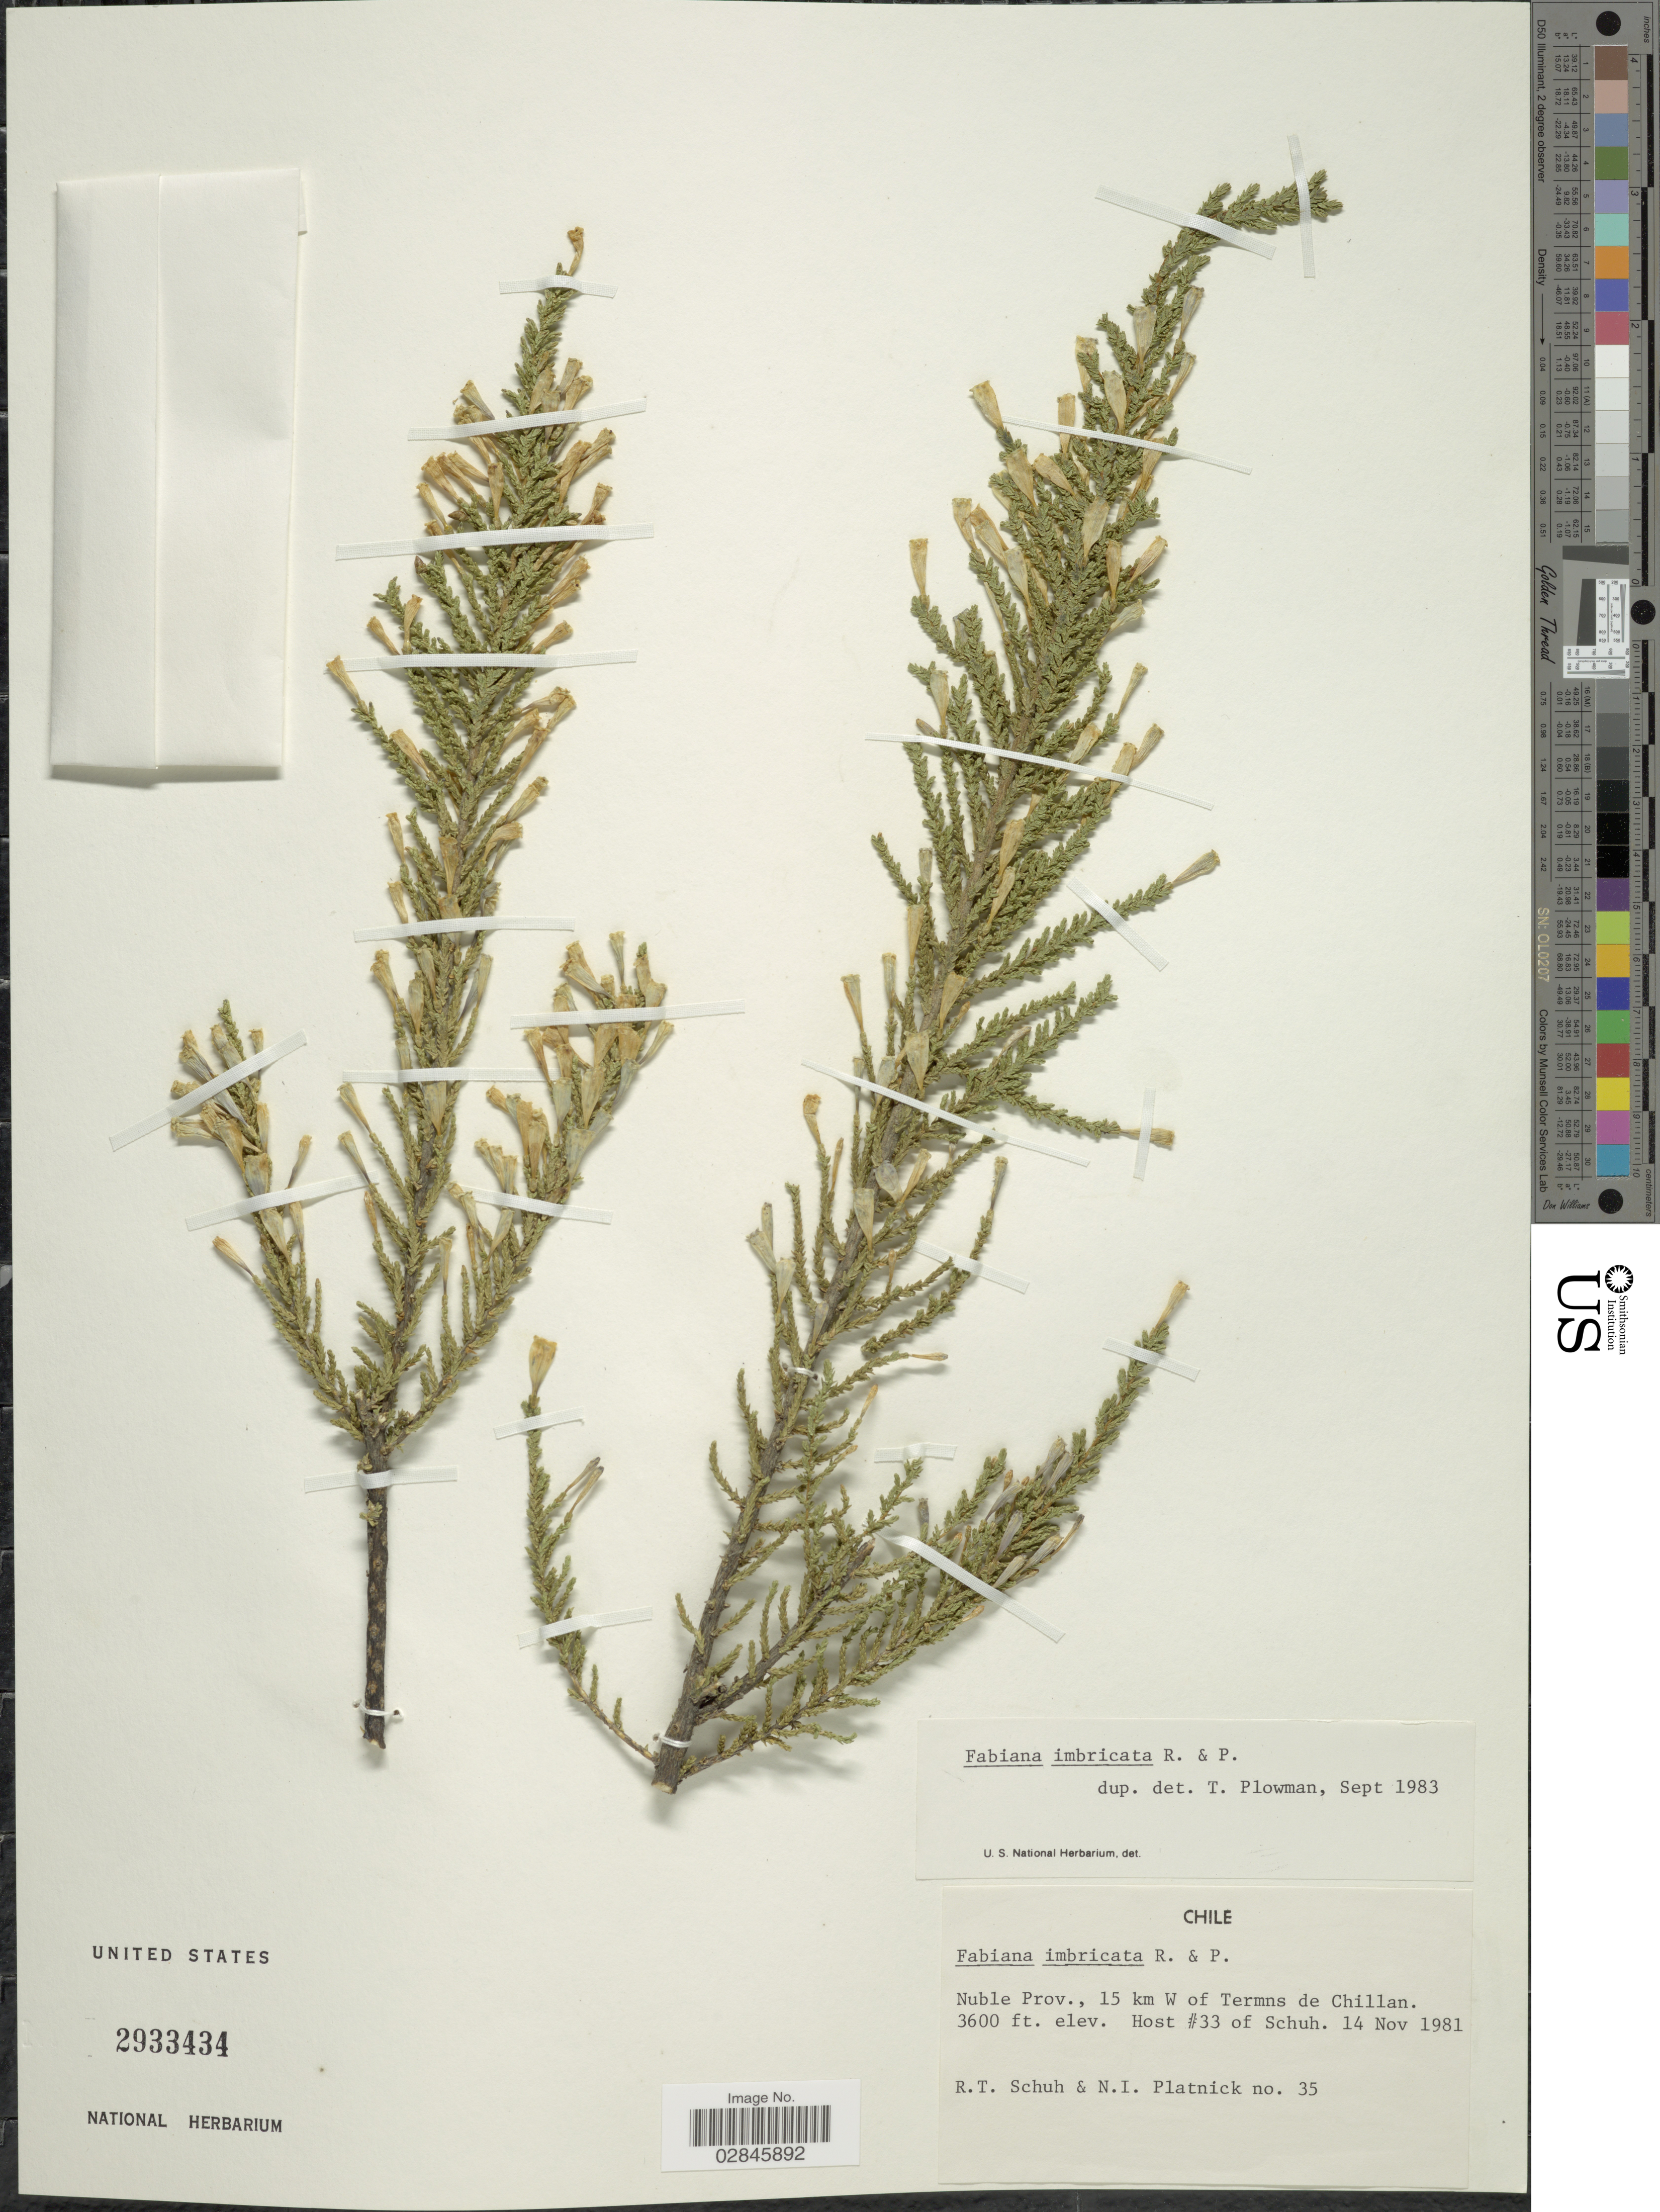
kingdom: Plantae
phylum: Tracheophyta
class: Magnoliopsida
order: Solanales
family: Solanaceae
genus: Fabiana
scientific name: Fabiana imbricata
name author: Ruiz & Pav.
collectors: R. Schuh & N. Platnick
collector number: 35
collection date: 1981-11-14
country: Chile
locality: Nuble Prov., 15 km W of Termns de Chillan. Host #33 of Schuh.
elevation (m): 1097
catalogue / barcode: US 2933434